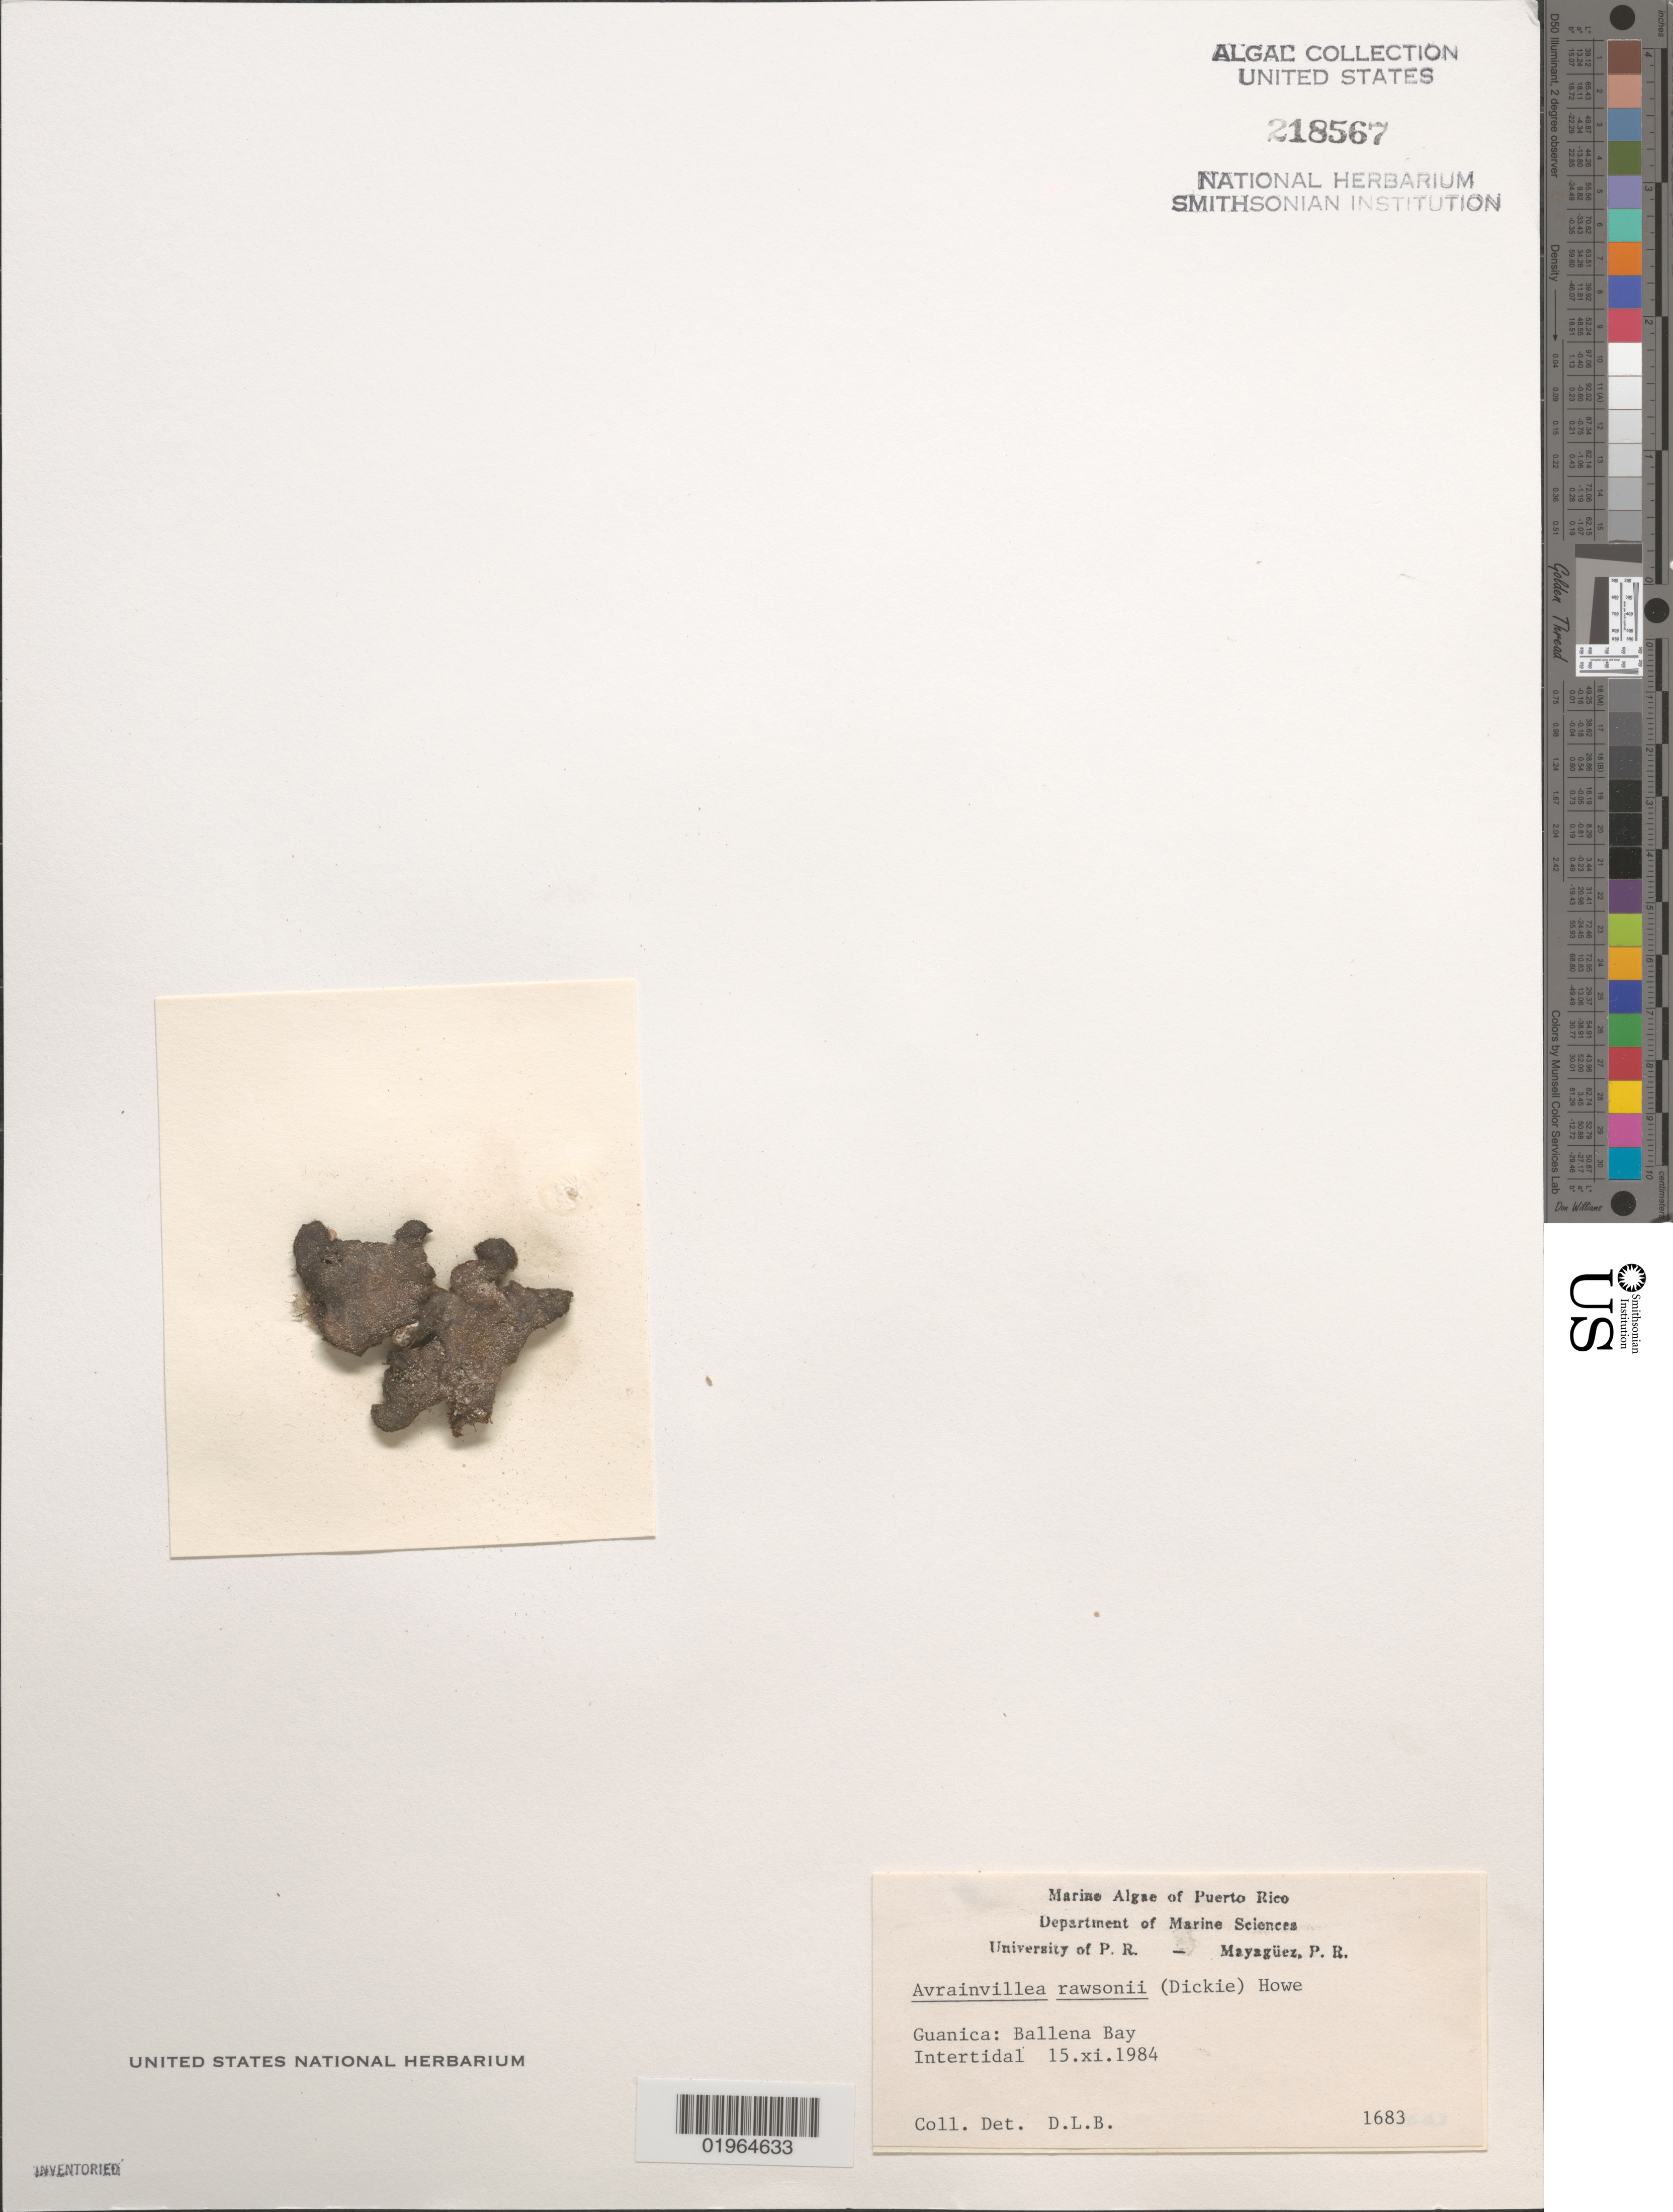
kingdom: Plantae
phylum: Chlorophyta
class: Ulvophyceae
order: Bryopsidales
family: Dichotomosiphonaceae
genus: Avrainvillea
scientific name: Avrainvillea rawsonii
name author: (Dickie) M. Howe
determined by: Ballantine, D. L.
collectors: D.L. Ballantine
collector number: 1683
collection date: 1984-11-15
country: Puerto Rico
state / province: Guanica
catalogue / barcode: US 218567